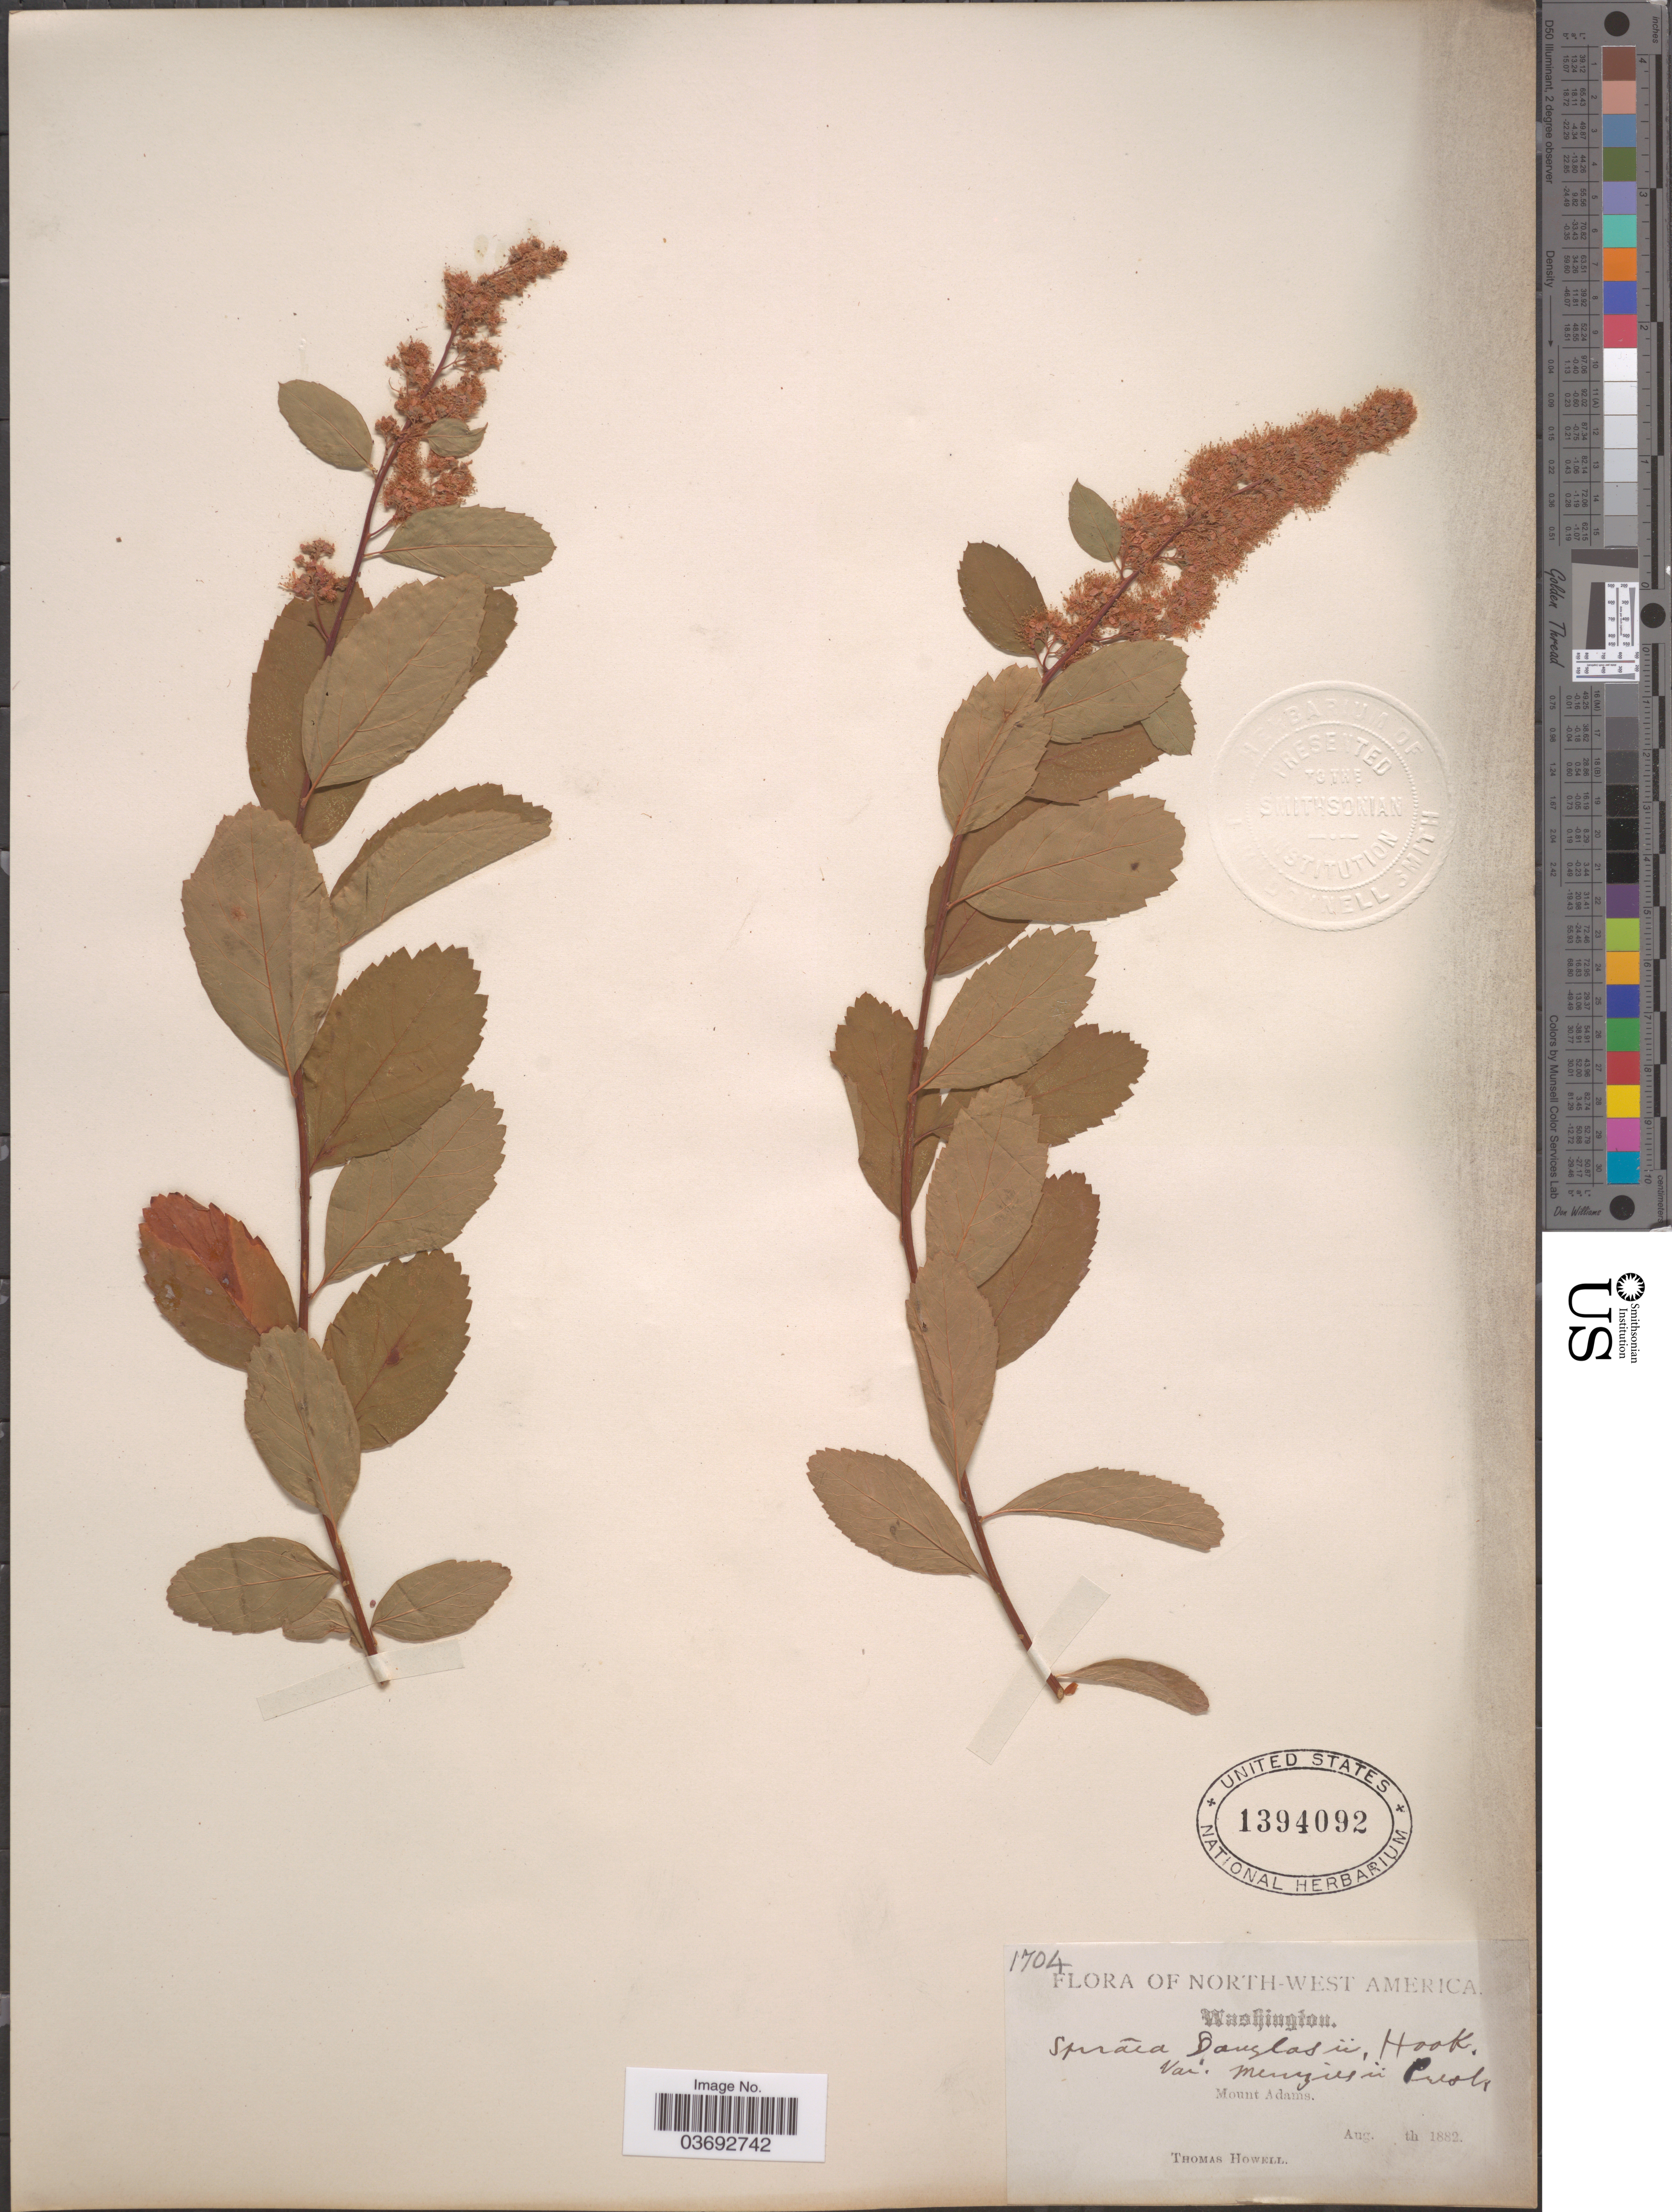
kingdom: Plantae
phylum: Tracheophyta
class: Magnoliopsida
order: Rosales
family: Rosaceae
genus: Spiraea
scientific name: Spiraea menziesii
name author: Hook.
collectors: T. Howell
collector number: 1704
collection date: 1882-08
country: United States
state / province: Washington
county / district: Yakima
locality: North-West America. Mount Adams.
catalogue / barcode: US 1394092